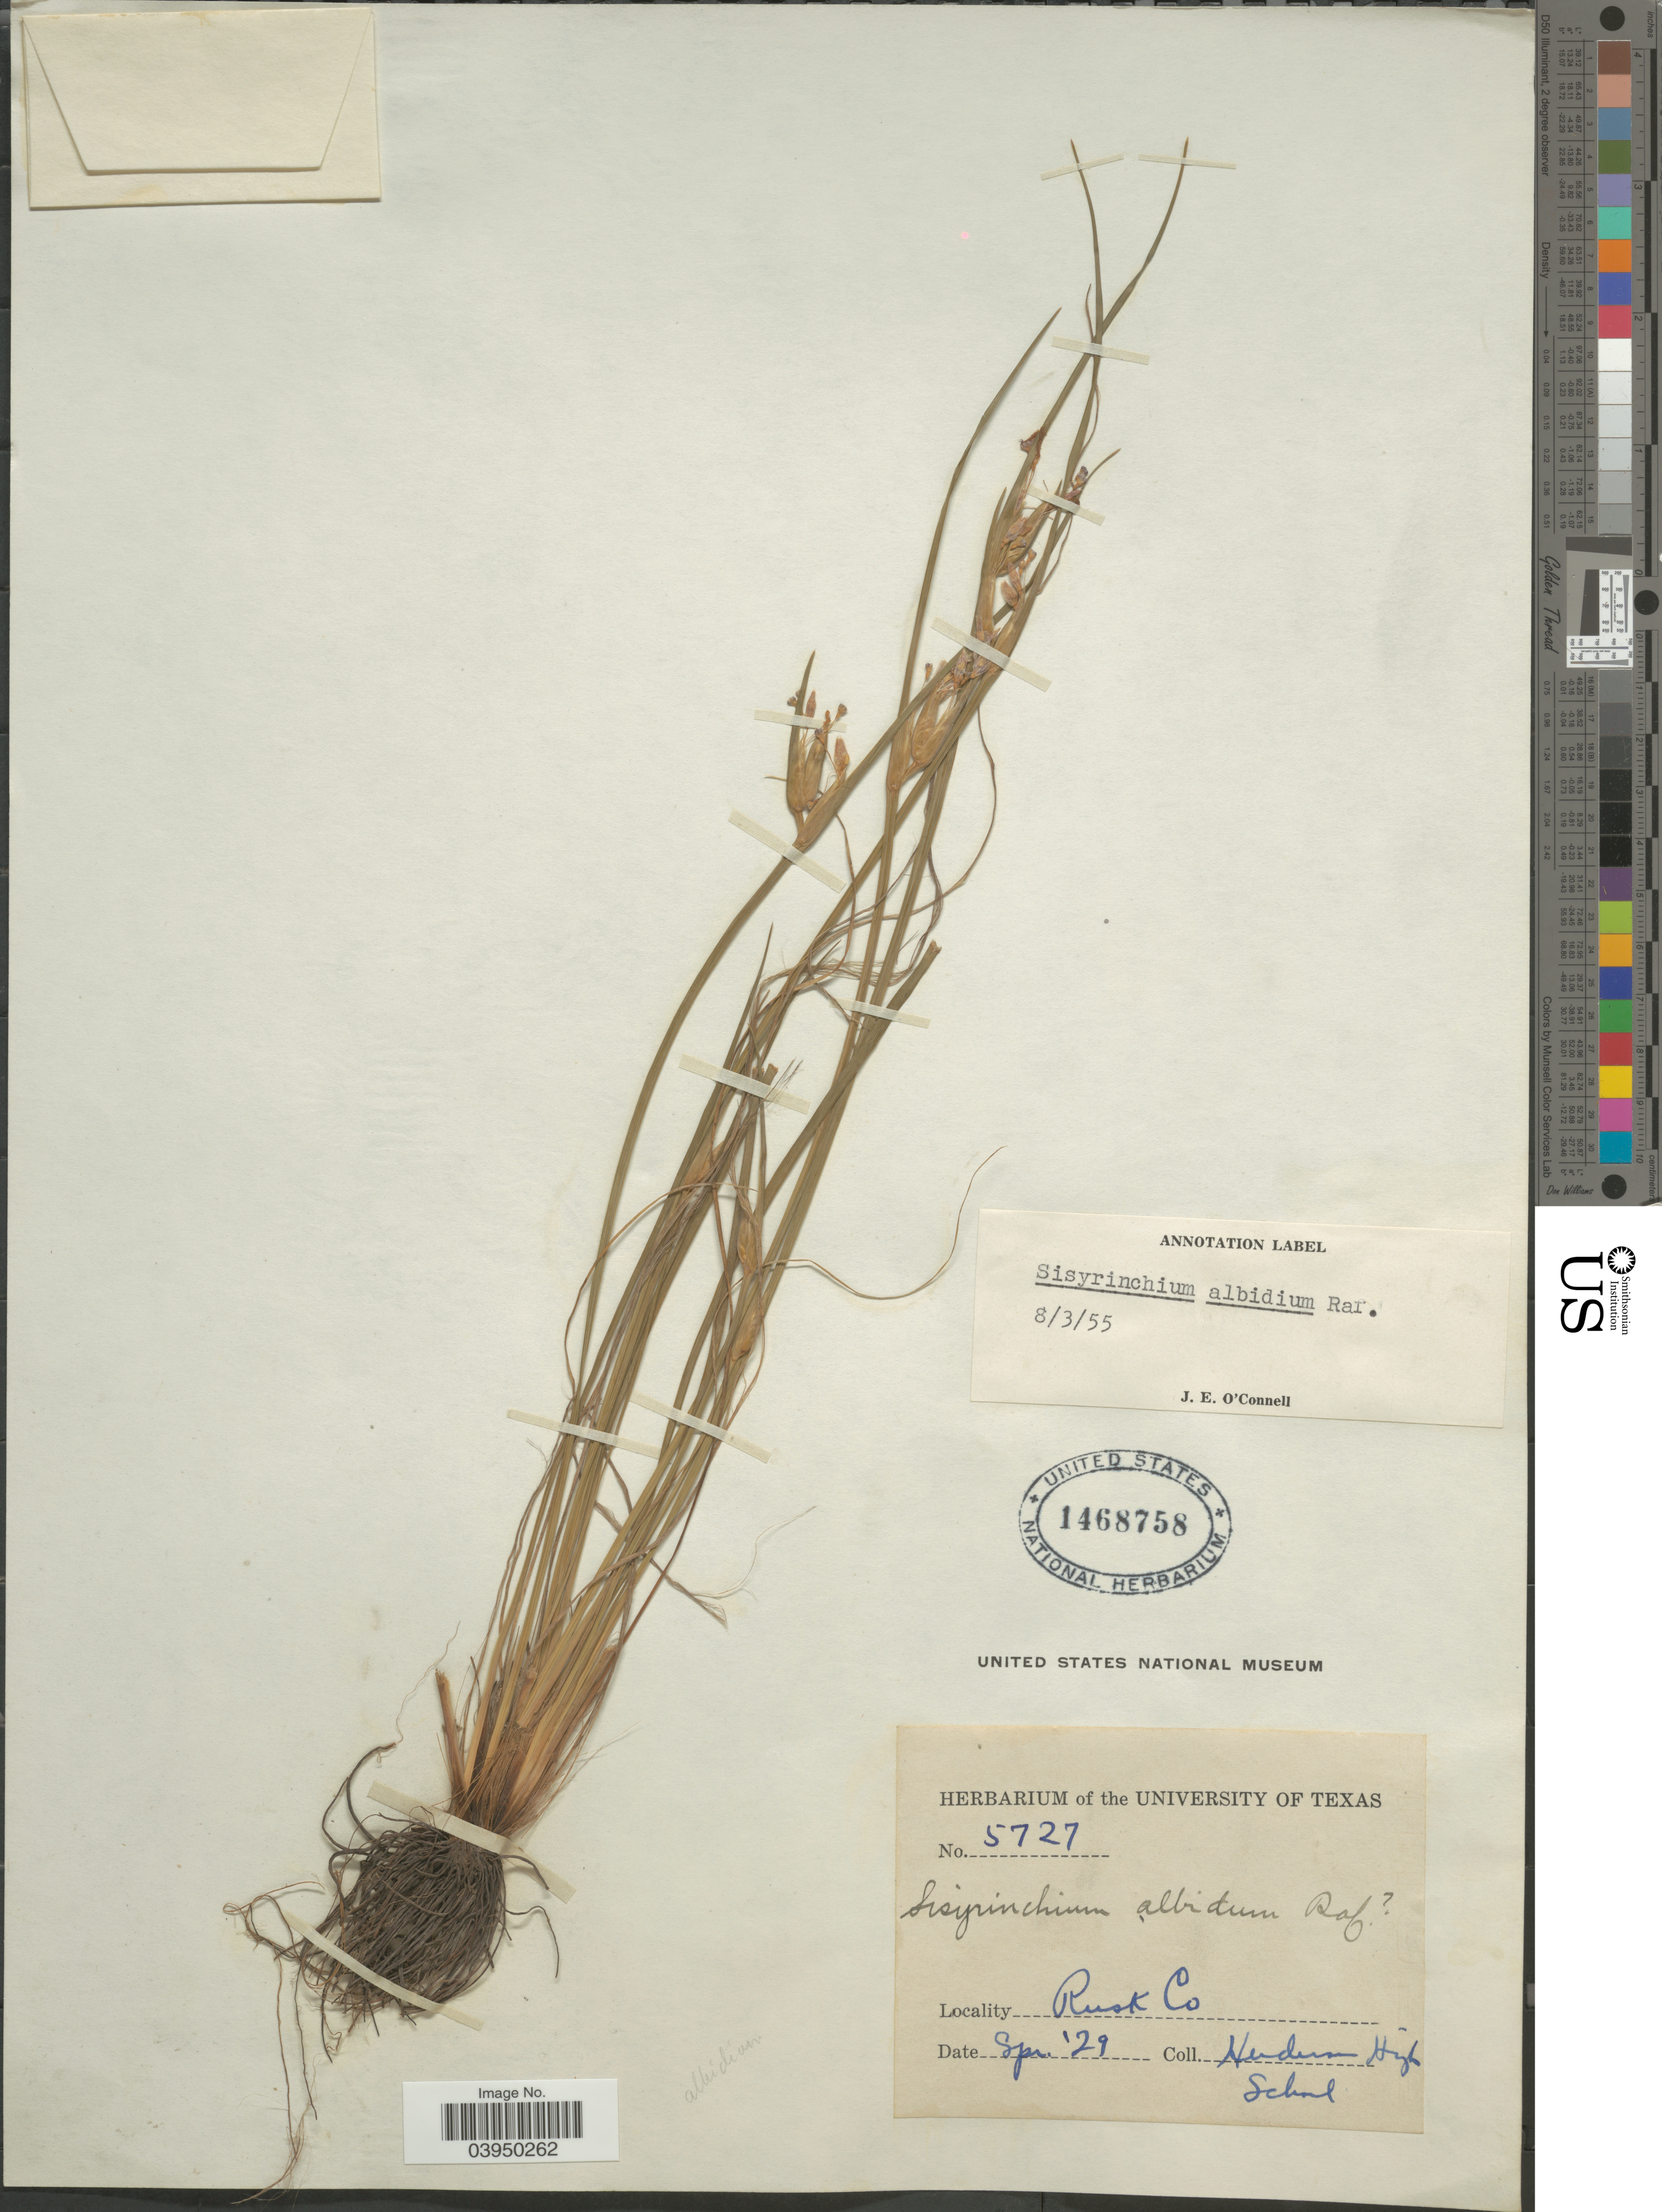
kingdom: Plantae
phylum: Tracheophyta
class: Liliopsida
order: Asparagales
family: Iridaceae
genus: Sisyrinchium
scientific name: Sisyrinchium albidum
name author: Raf.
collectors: Henderson High School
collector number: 5727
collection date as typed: Transcribed d/m/y: /9/29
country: United States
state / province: Texas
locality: Rusk Co.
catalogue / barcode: US 1468758